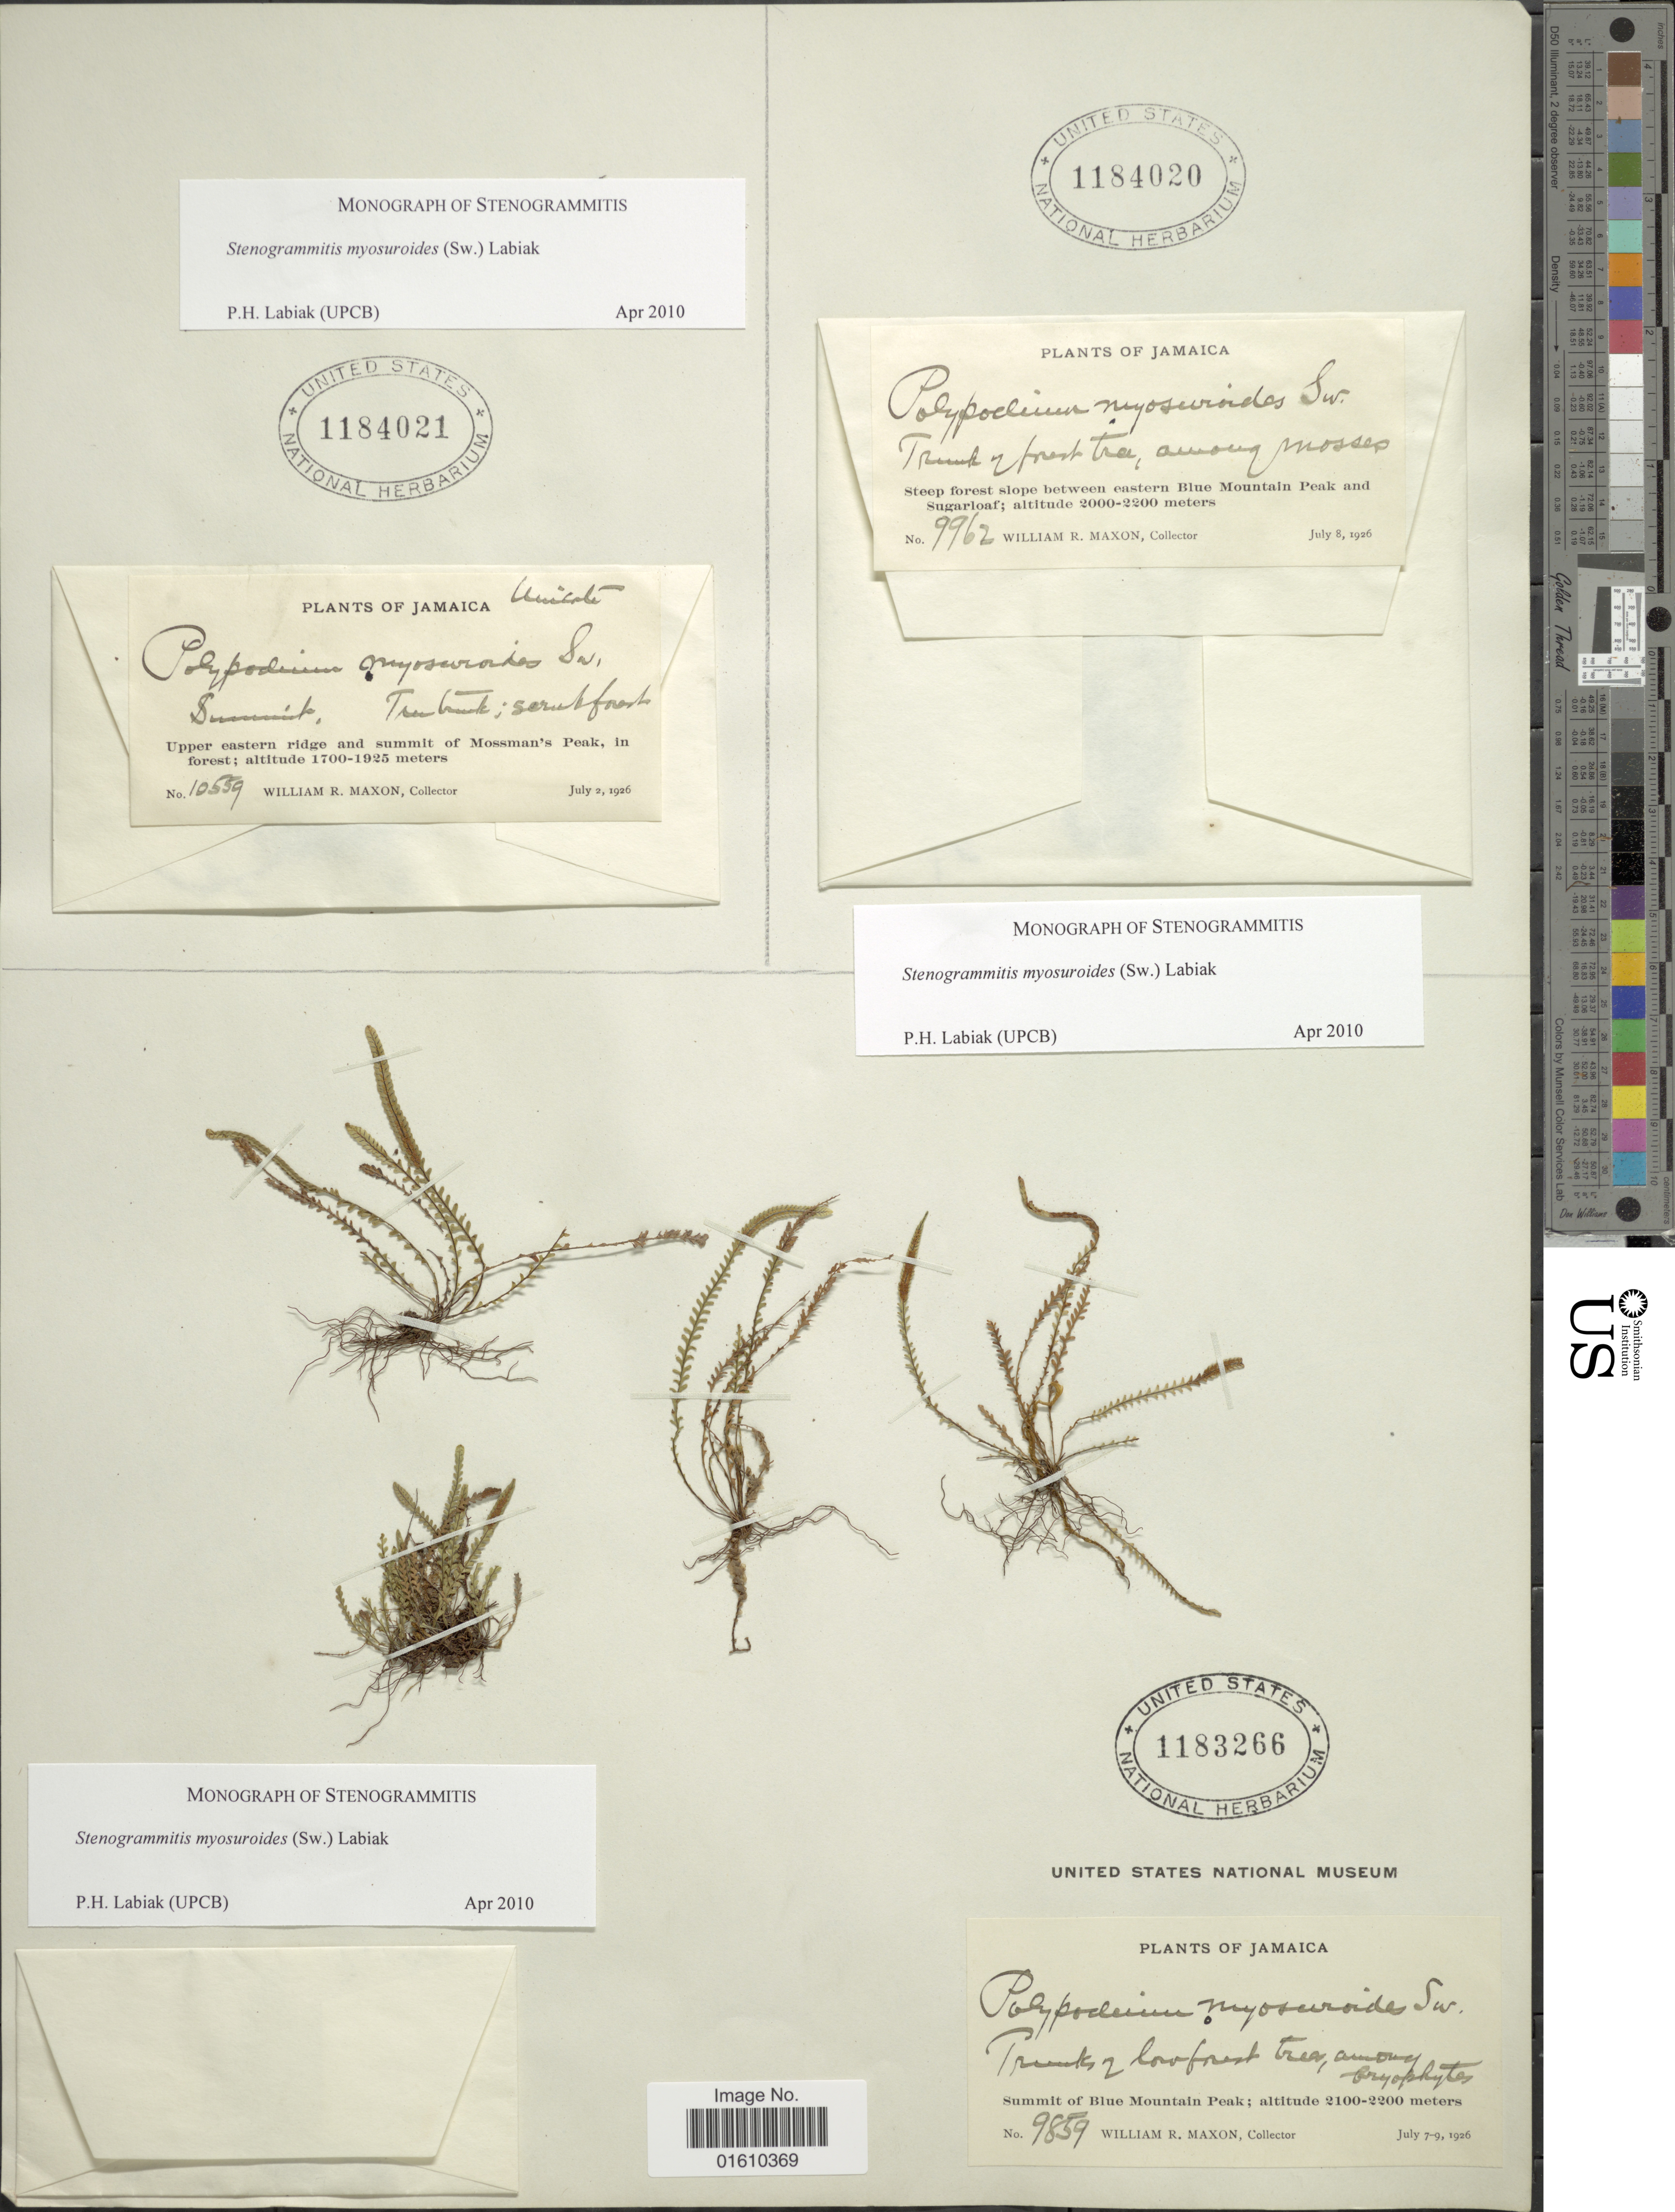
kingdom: Plantae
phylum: Tracheophyta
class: Polypodiopsida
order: Polypodiales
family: Polypodiaceae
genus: Stenogrammitis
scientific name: Stenogrammitis myosuroides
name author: (Sw.) Labiak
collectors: W. R. Maxon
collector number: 10559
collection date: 1926-07-02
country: Jamaica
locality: Upper eastern ridge and summit of Mossman's Peak, in forest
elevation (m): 1700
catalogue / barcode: US 1184021-2